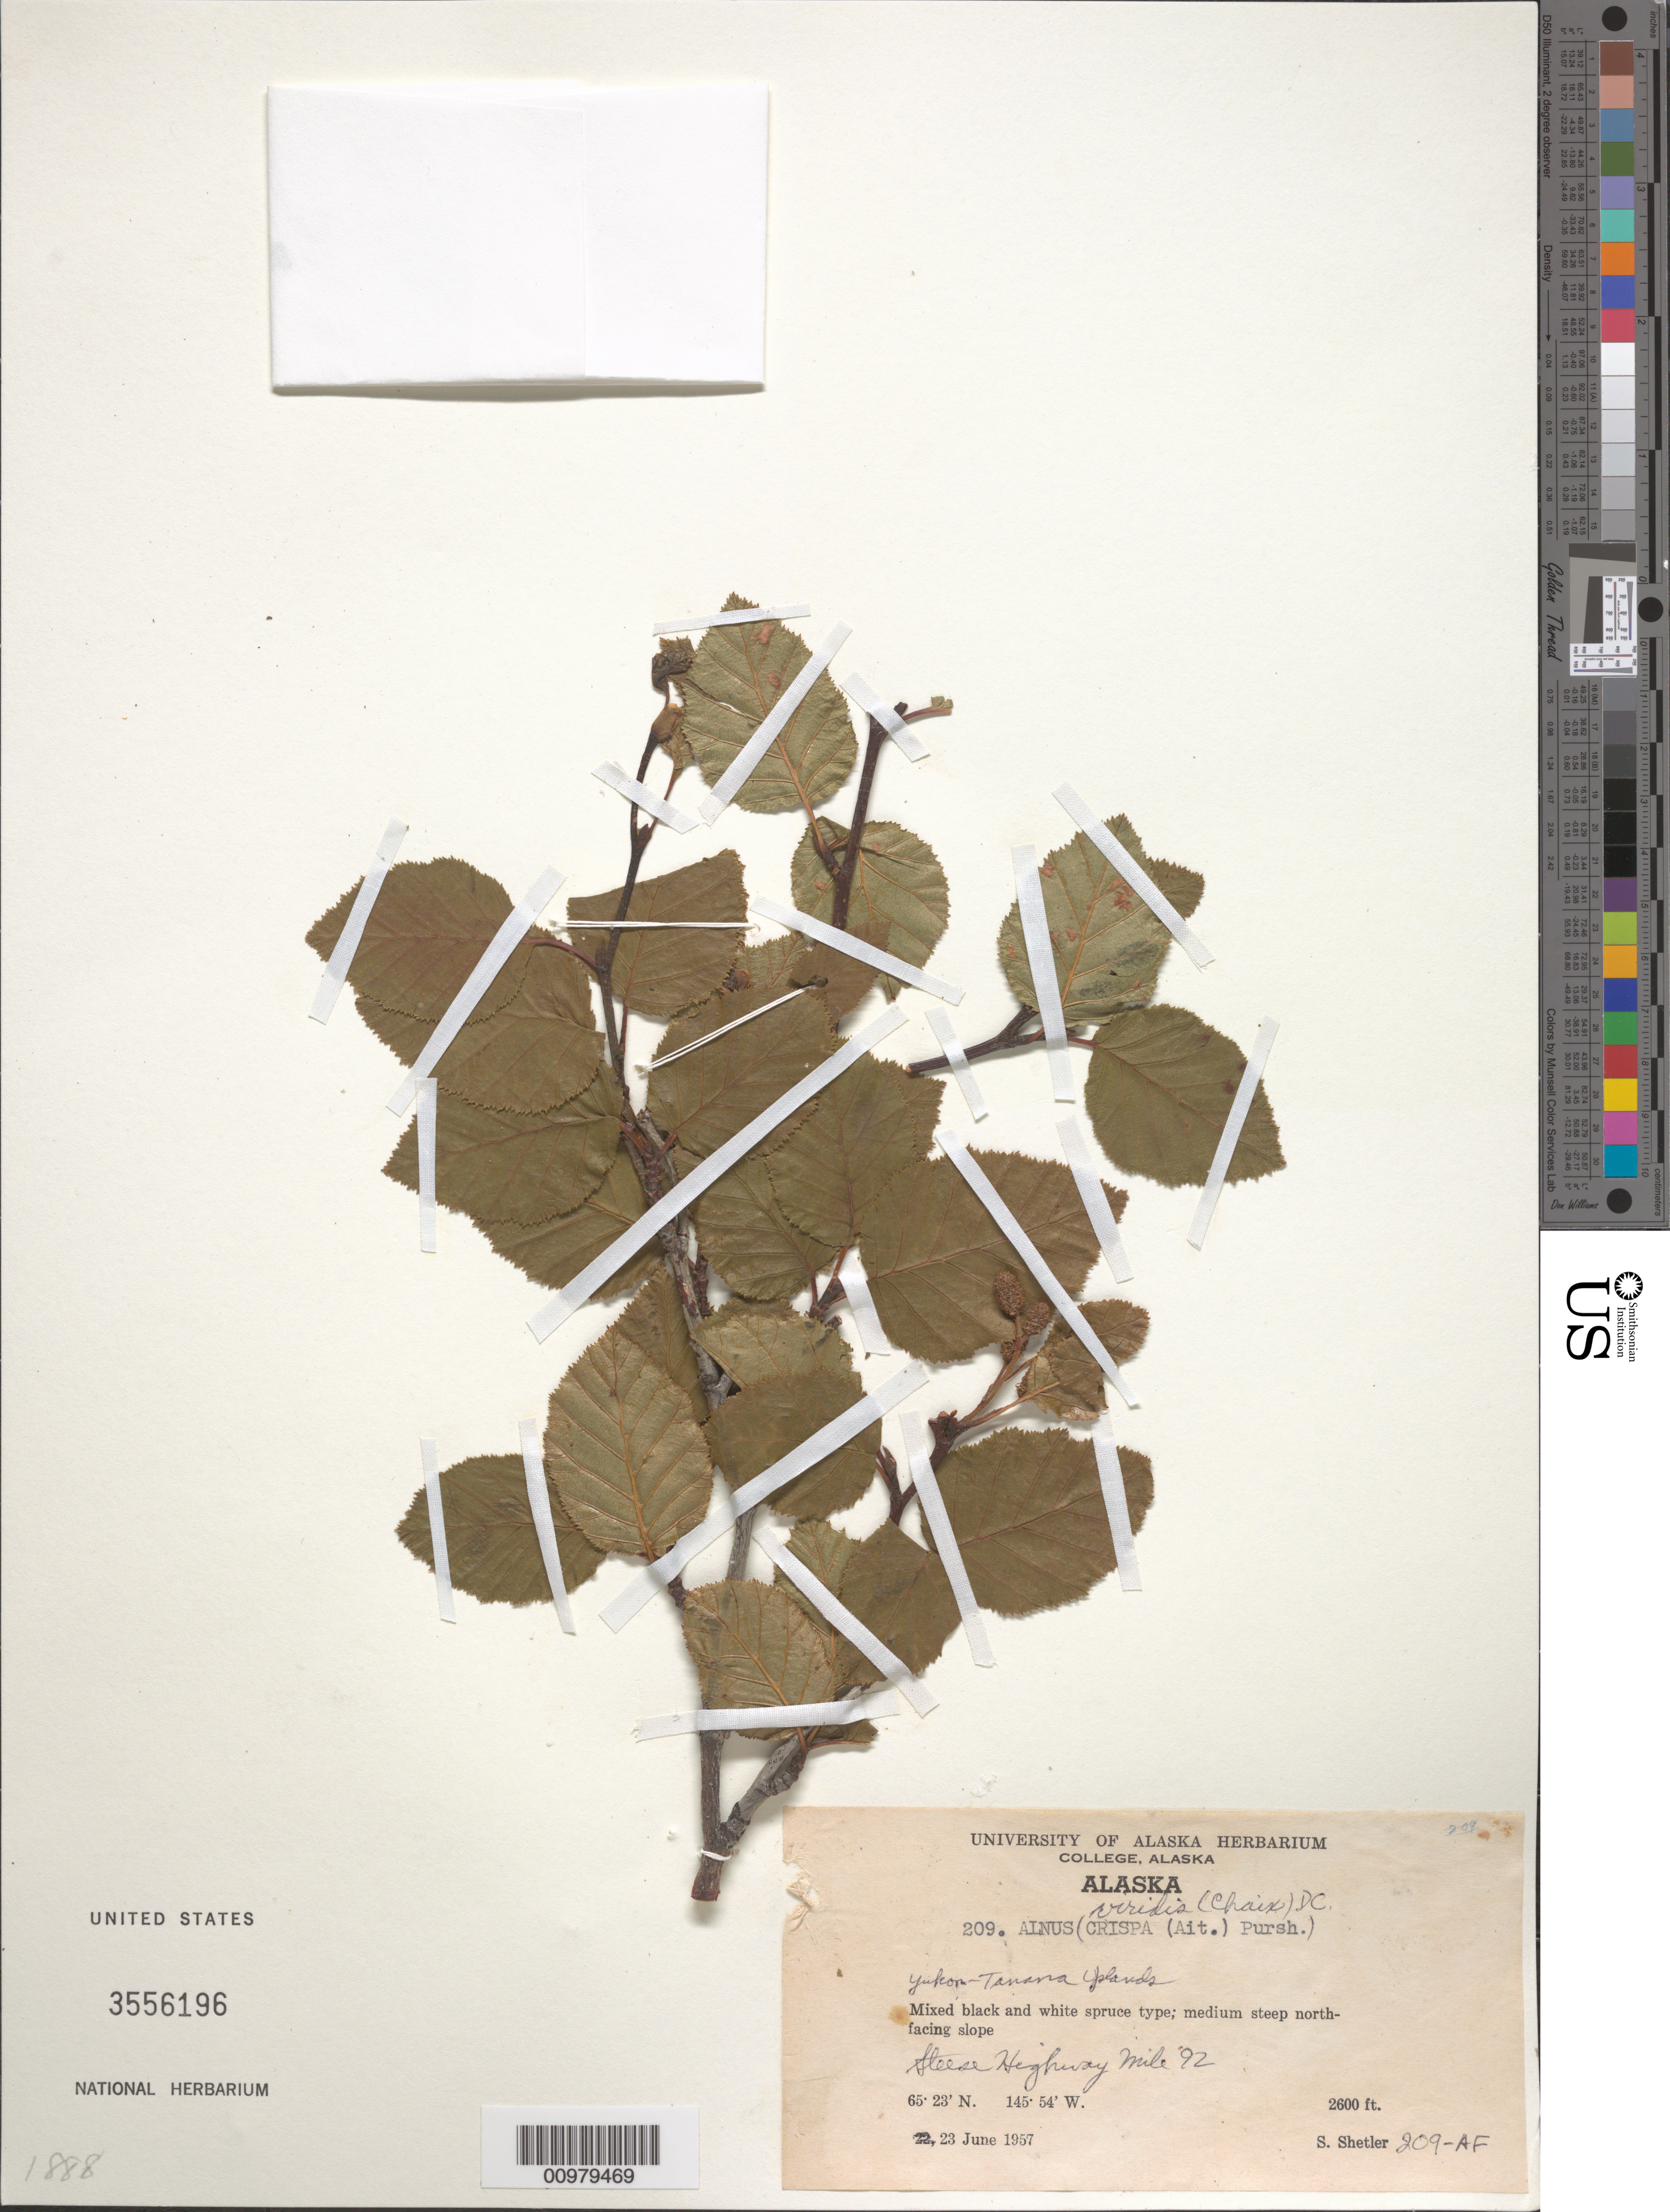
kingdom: Plantae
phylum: Tracheophyta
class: Magnoliopsida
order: Fagales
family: Betulaceae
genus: Alnus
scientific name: Alnus viridis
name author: (Chaix) DC.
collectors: S. Shetler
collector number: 209-AF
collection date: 1957-06-23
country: United States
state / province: Alaska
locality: Yukon-Tanana Islands. Steese Highway Mile 92.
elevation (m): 792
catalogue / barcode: US 3556196